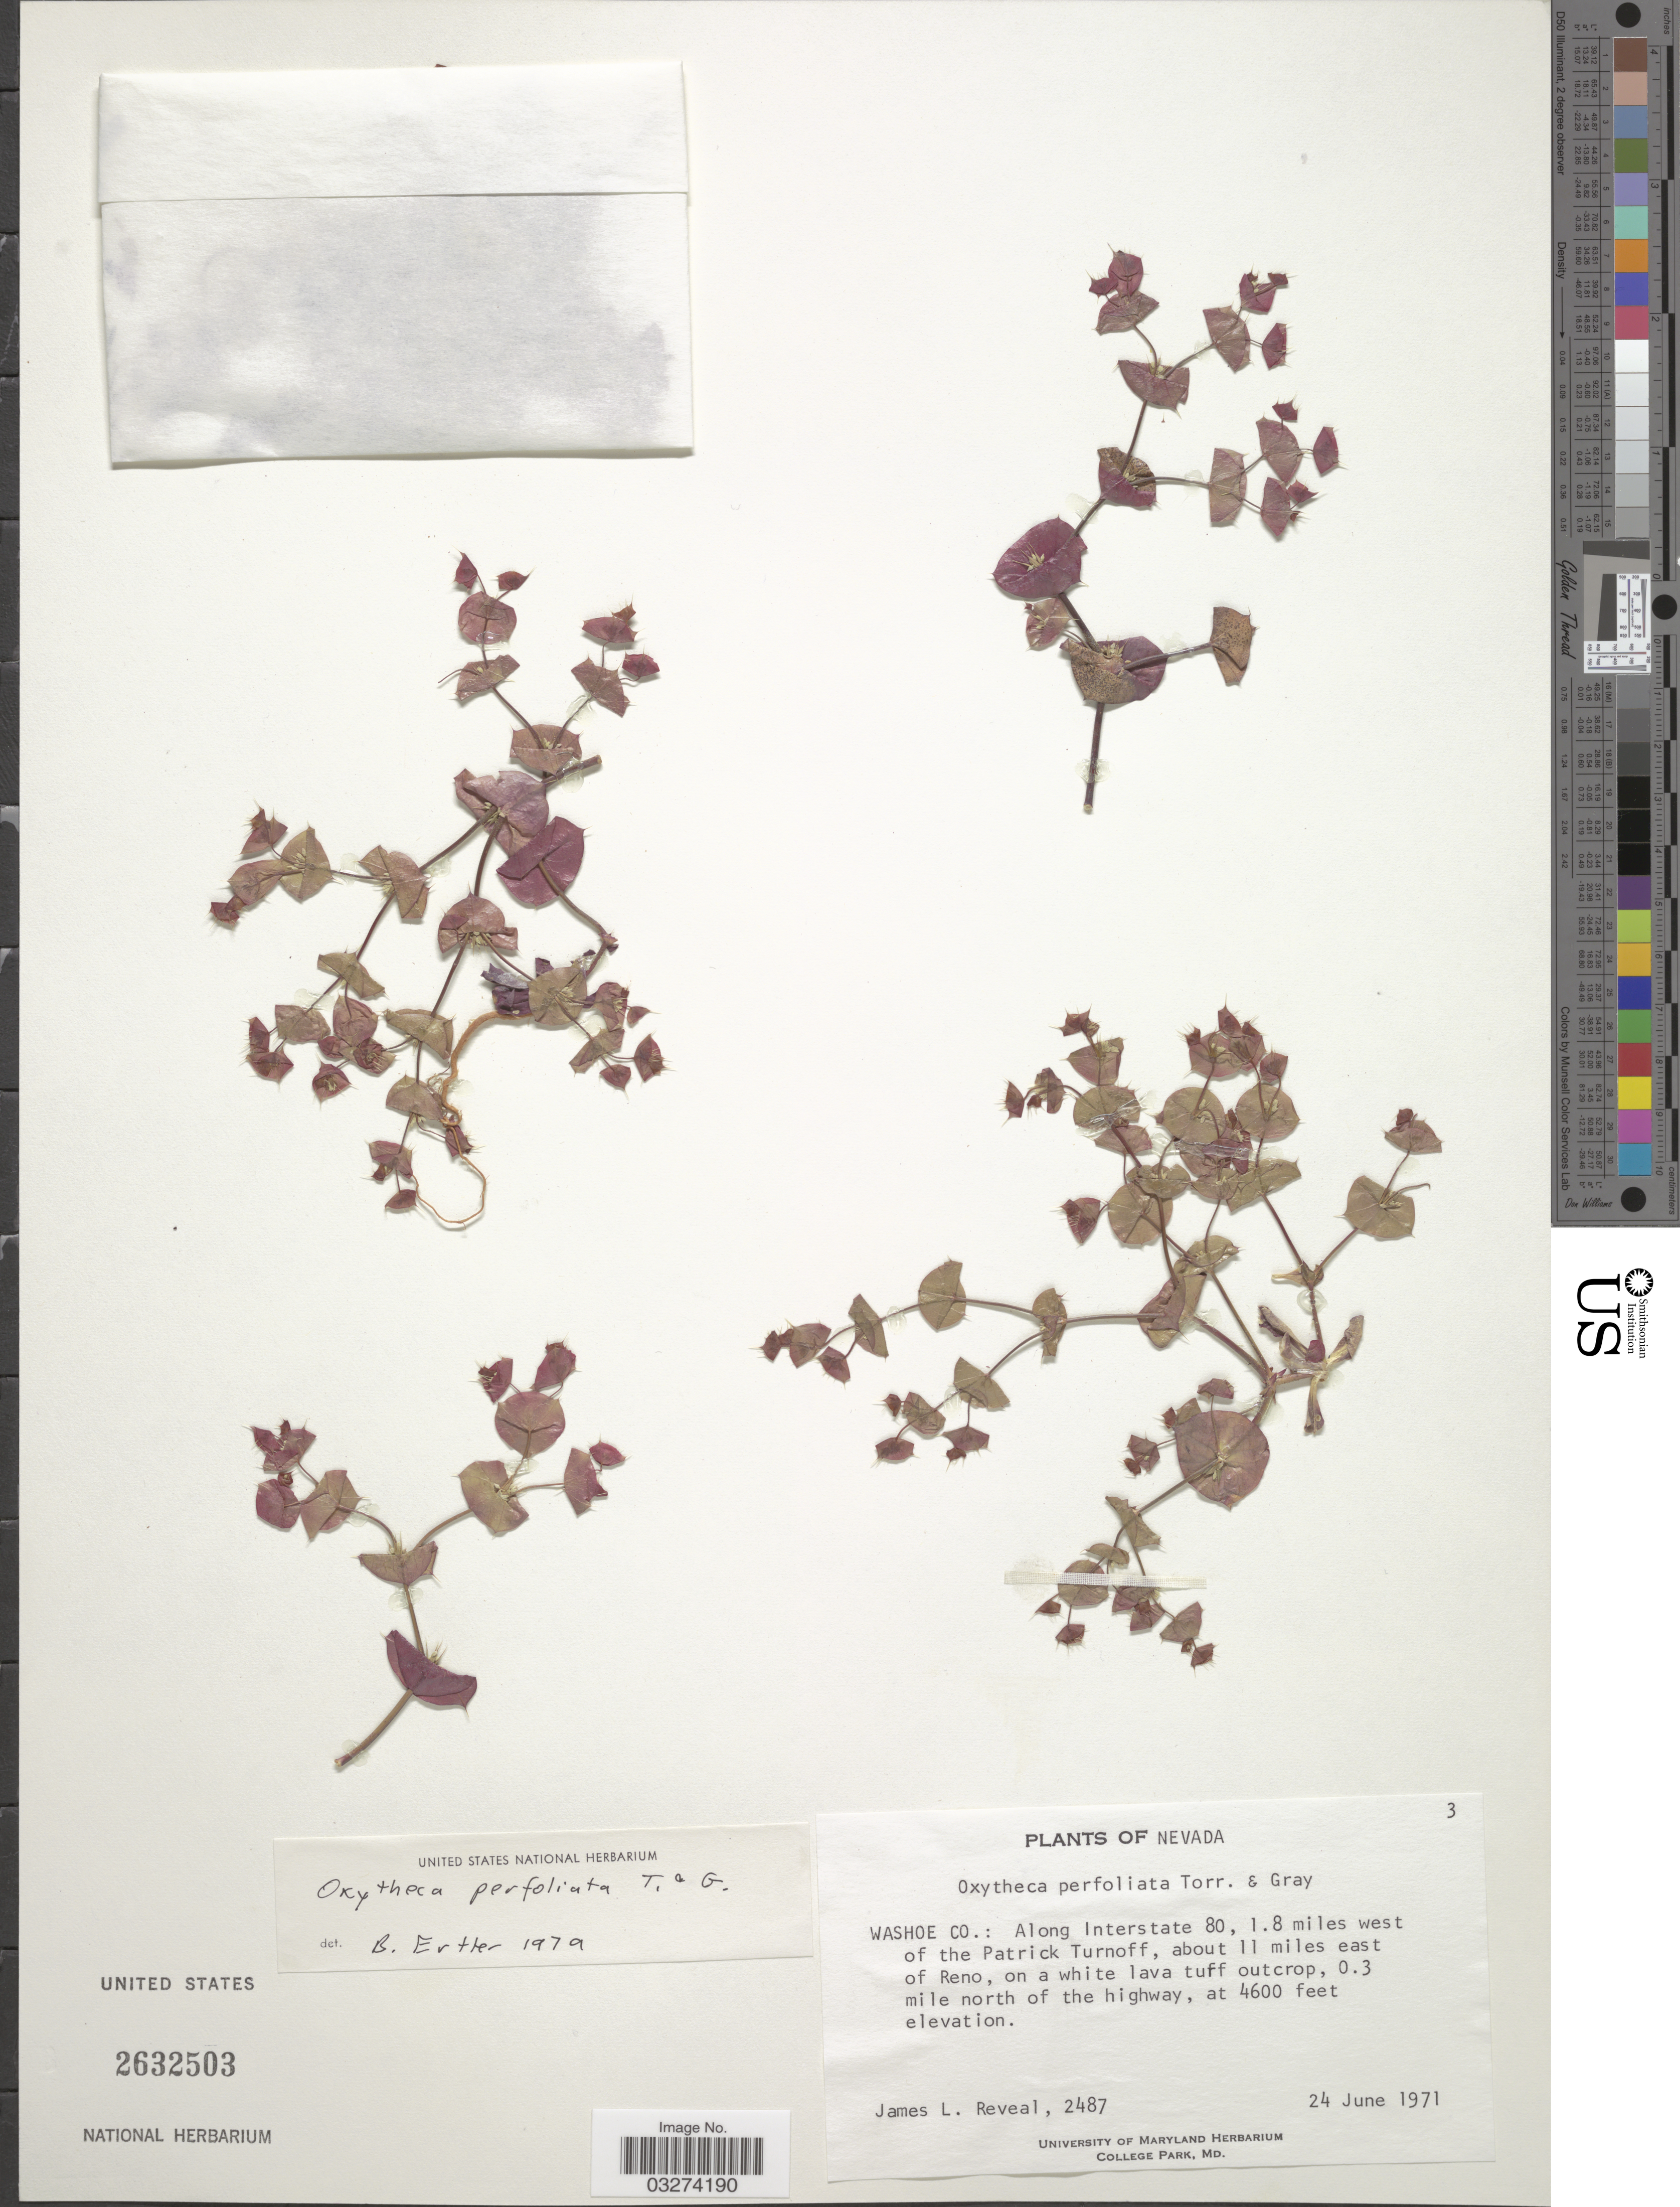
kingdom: Plantae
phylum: Tracheophyta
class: Magnoliopsida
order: Caryophyllales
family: Polygonaceae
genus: Oxytheca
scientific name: Oxytheca perfoliata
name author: Torr. & A. Gray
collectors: J. L. Reveal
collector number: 2487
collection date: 1971-06-24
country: United States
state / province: Nevada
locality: Washoe Co.: Along Interstate 80, 1.8 miles west of the Patrick Turnoff, about 11 miles east of Reno, on a white lava tuff outcrop, 0.3 mile north of the highway.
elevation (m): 1402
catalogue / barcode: US 2632503